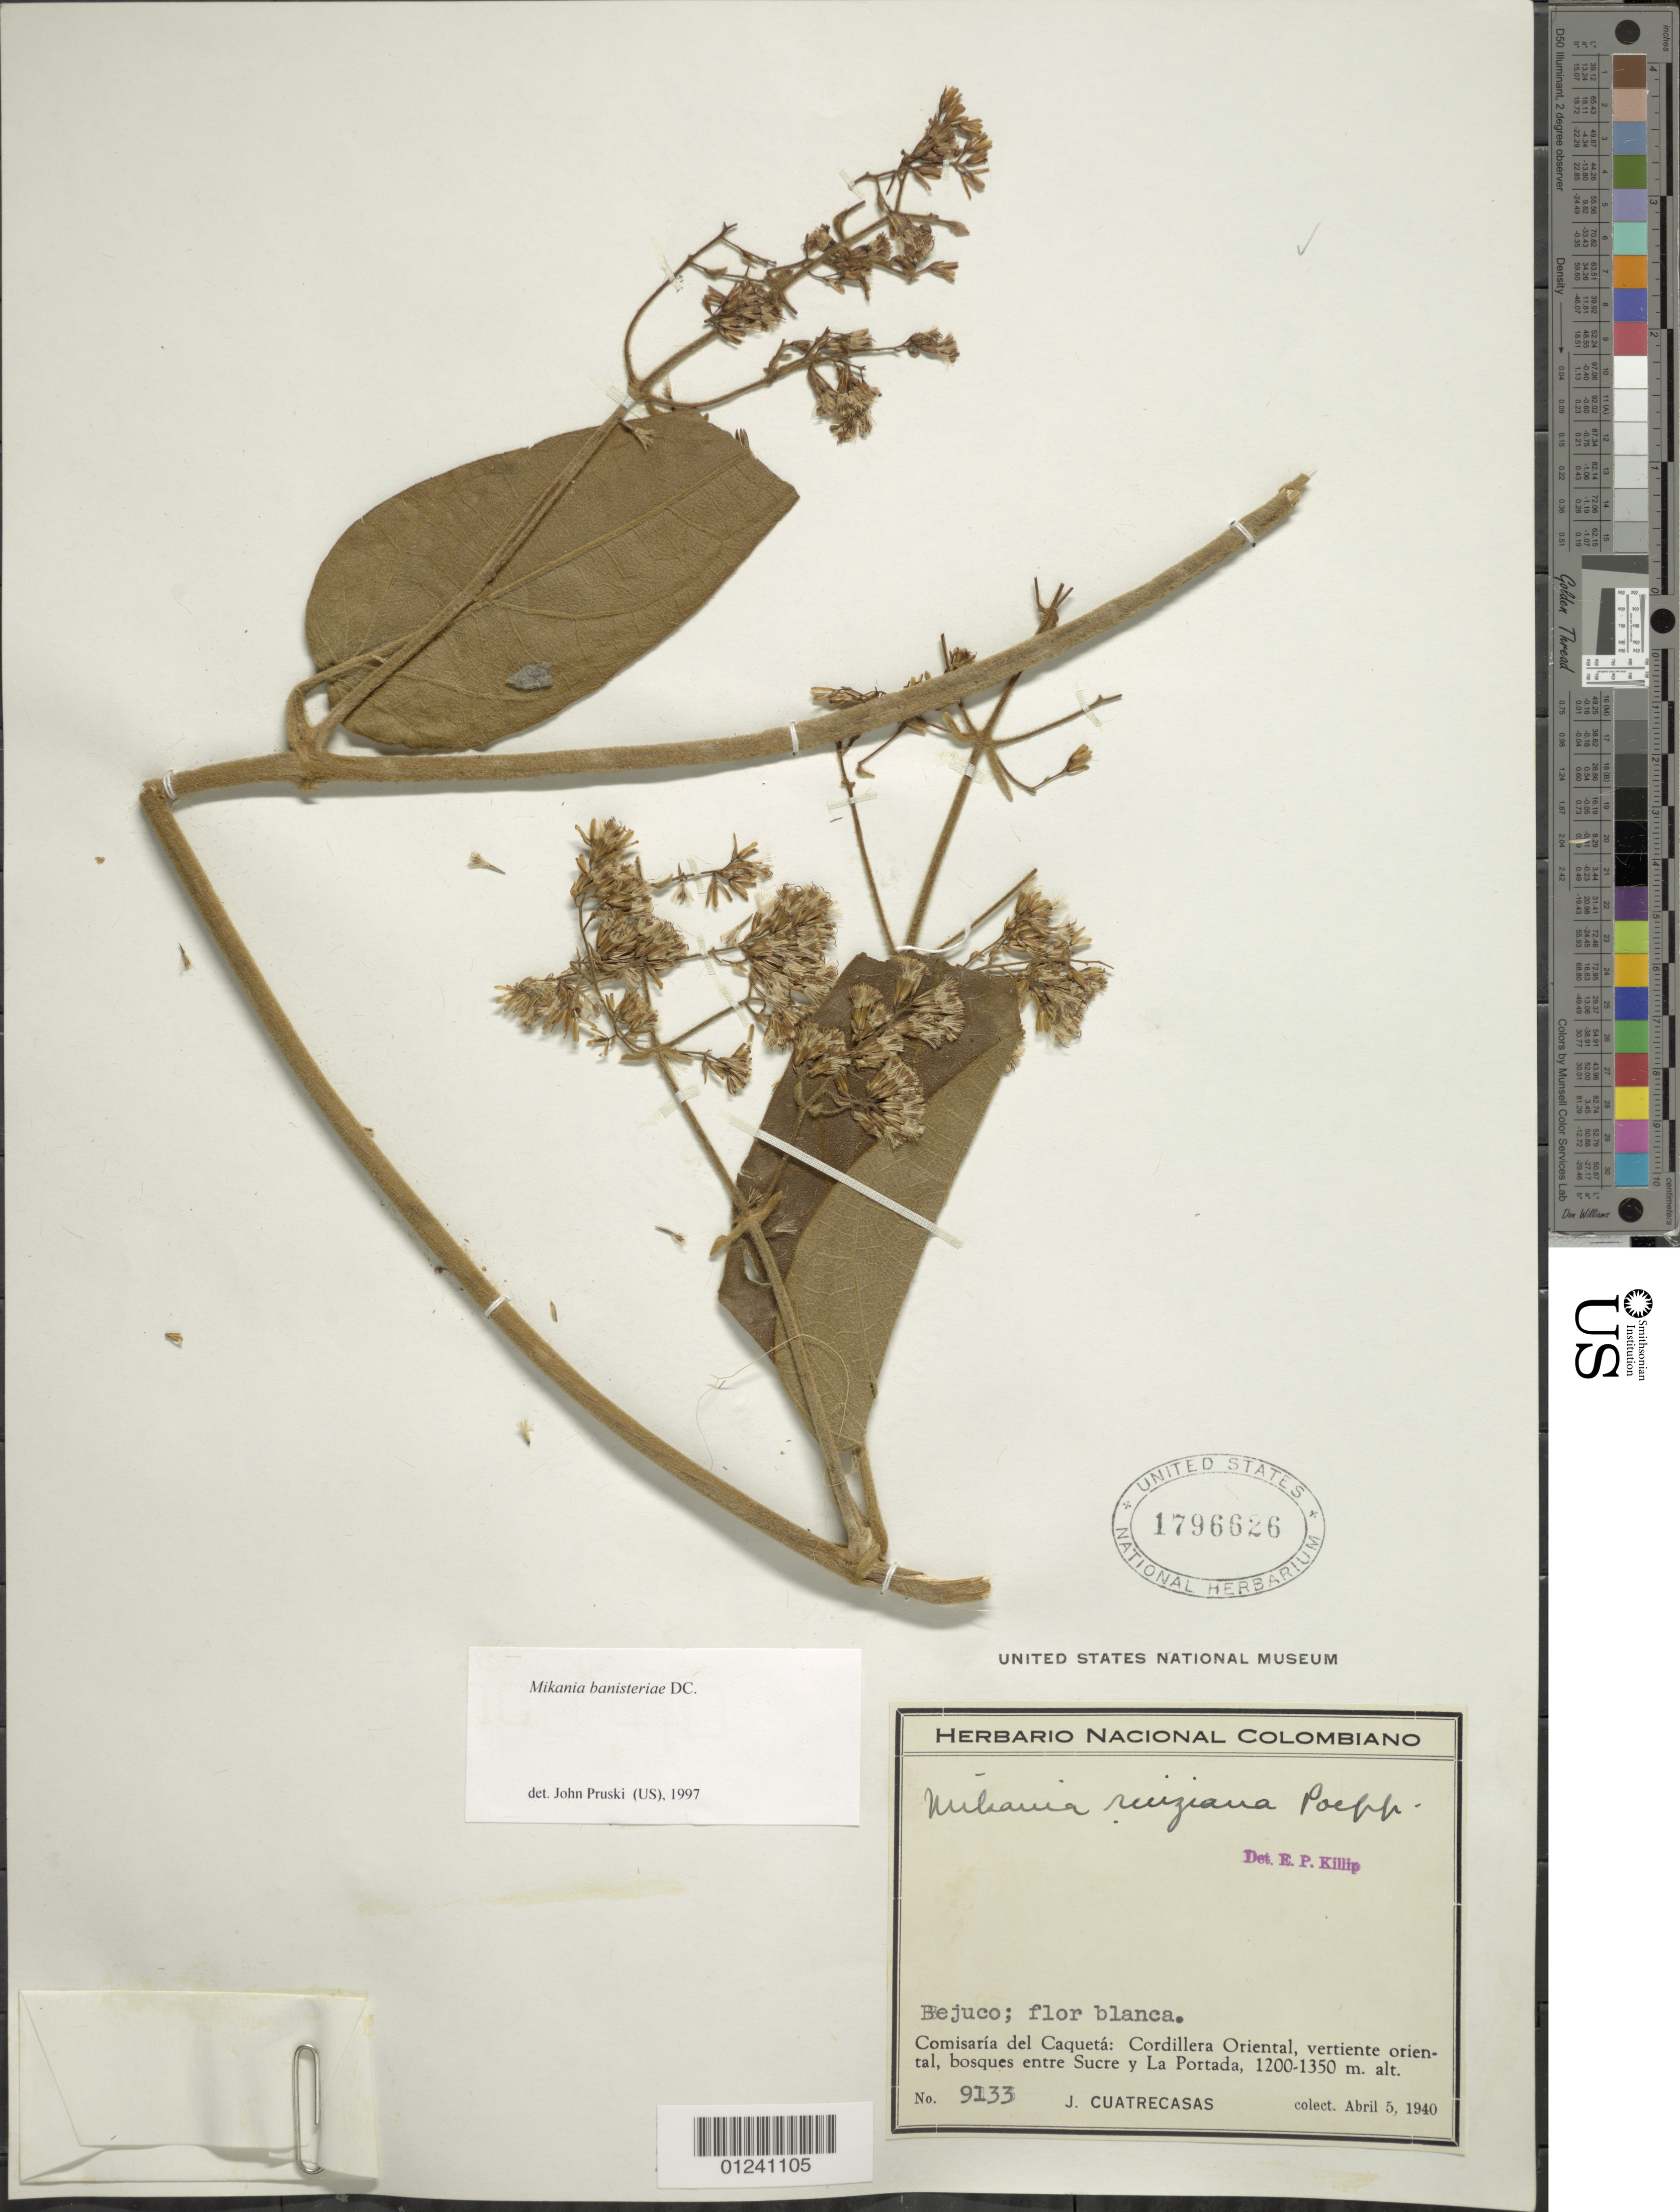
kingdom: Plantae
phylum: Tracheophyta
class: Magnoliopsida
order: Asterales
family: Asteraceae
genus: Mikania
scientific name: Mikania banisteriae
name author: DC.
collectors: J. Cuatrecasas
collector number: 9133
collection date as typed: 05 Apr 1940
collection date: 1940-04-05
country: Colombia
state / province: Caquetá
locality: Cordillera Oriental, Vertiente Oriental, Bosques entre Sucre y La Portada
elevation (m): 1200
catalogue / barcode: US 1796626